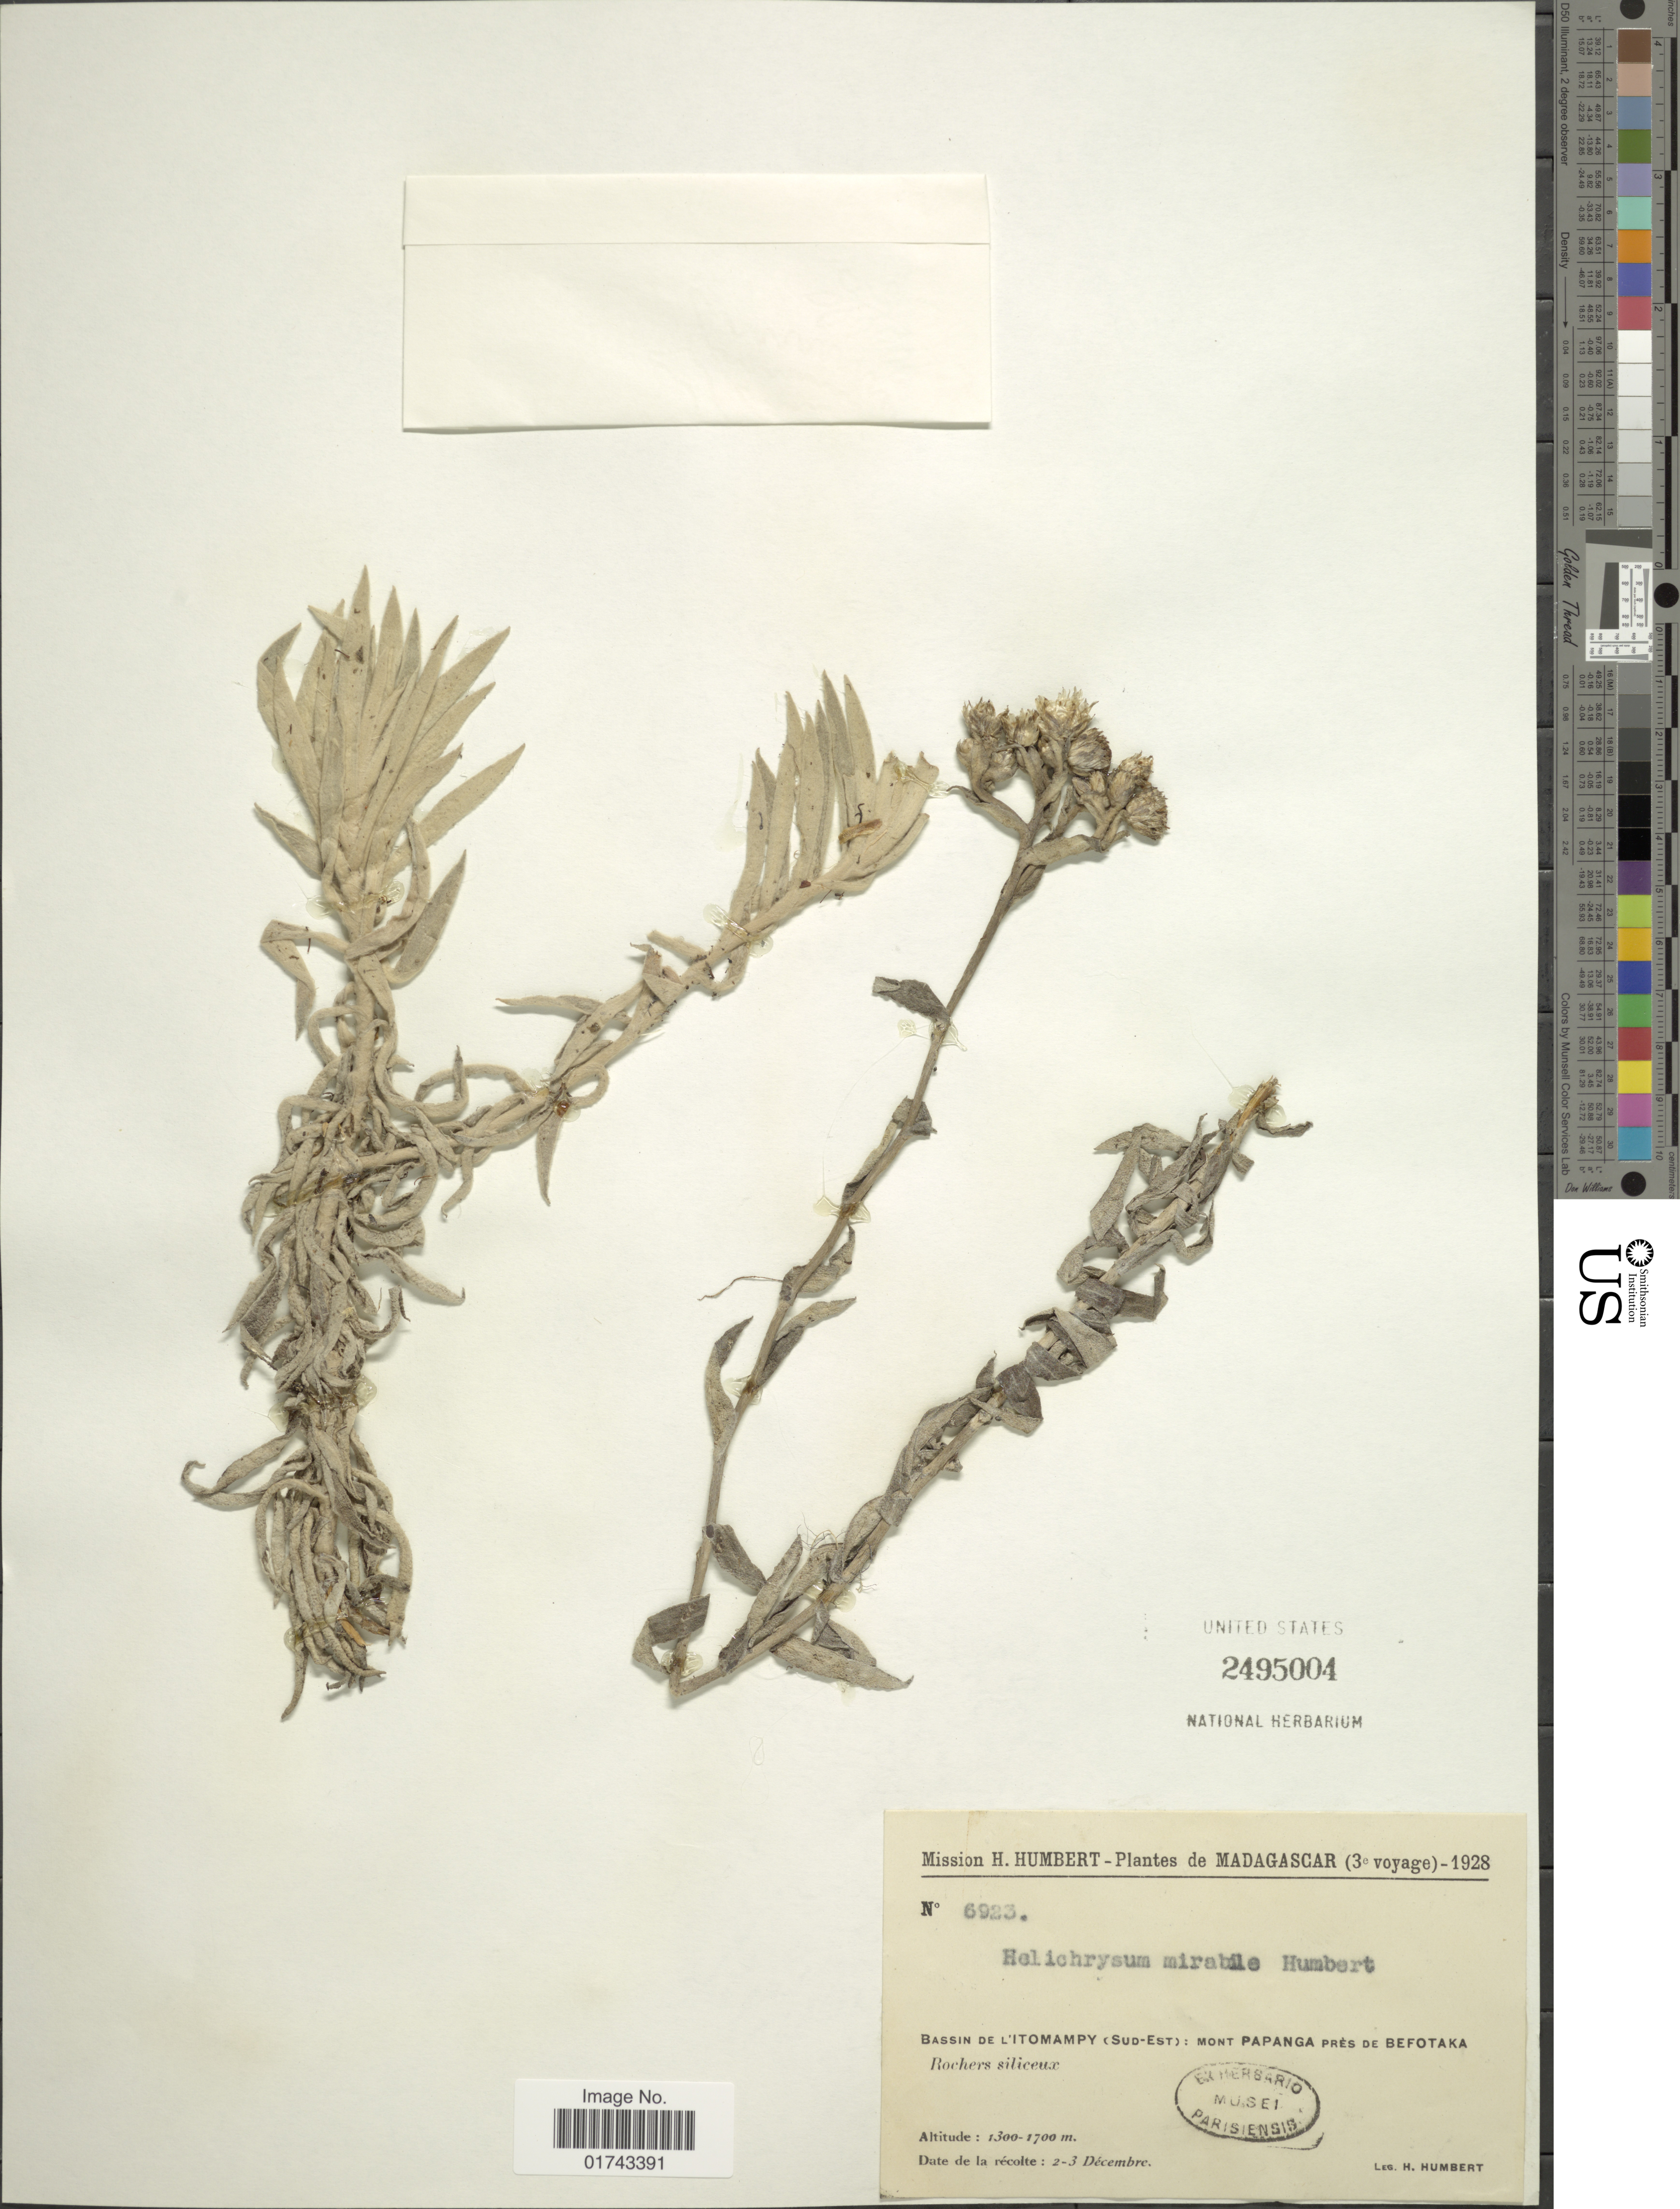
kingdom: Plantae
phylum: Tracheophyta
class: Magnoliopsida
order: Asterales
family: Asteraceae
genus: Helichrysum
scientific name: Helichrysum mirabile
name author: Humbert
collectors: H. Humbert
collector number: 6923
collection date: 1928-12-02/1928-12-03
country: Madagascar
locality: Bassin de l' Itomampy (Sud-Est): Mont Papanga pres de Befotaka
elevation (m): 1300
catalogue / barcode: US 2495004